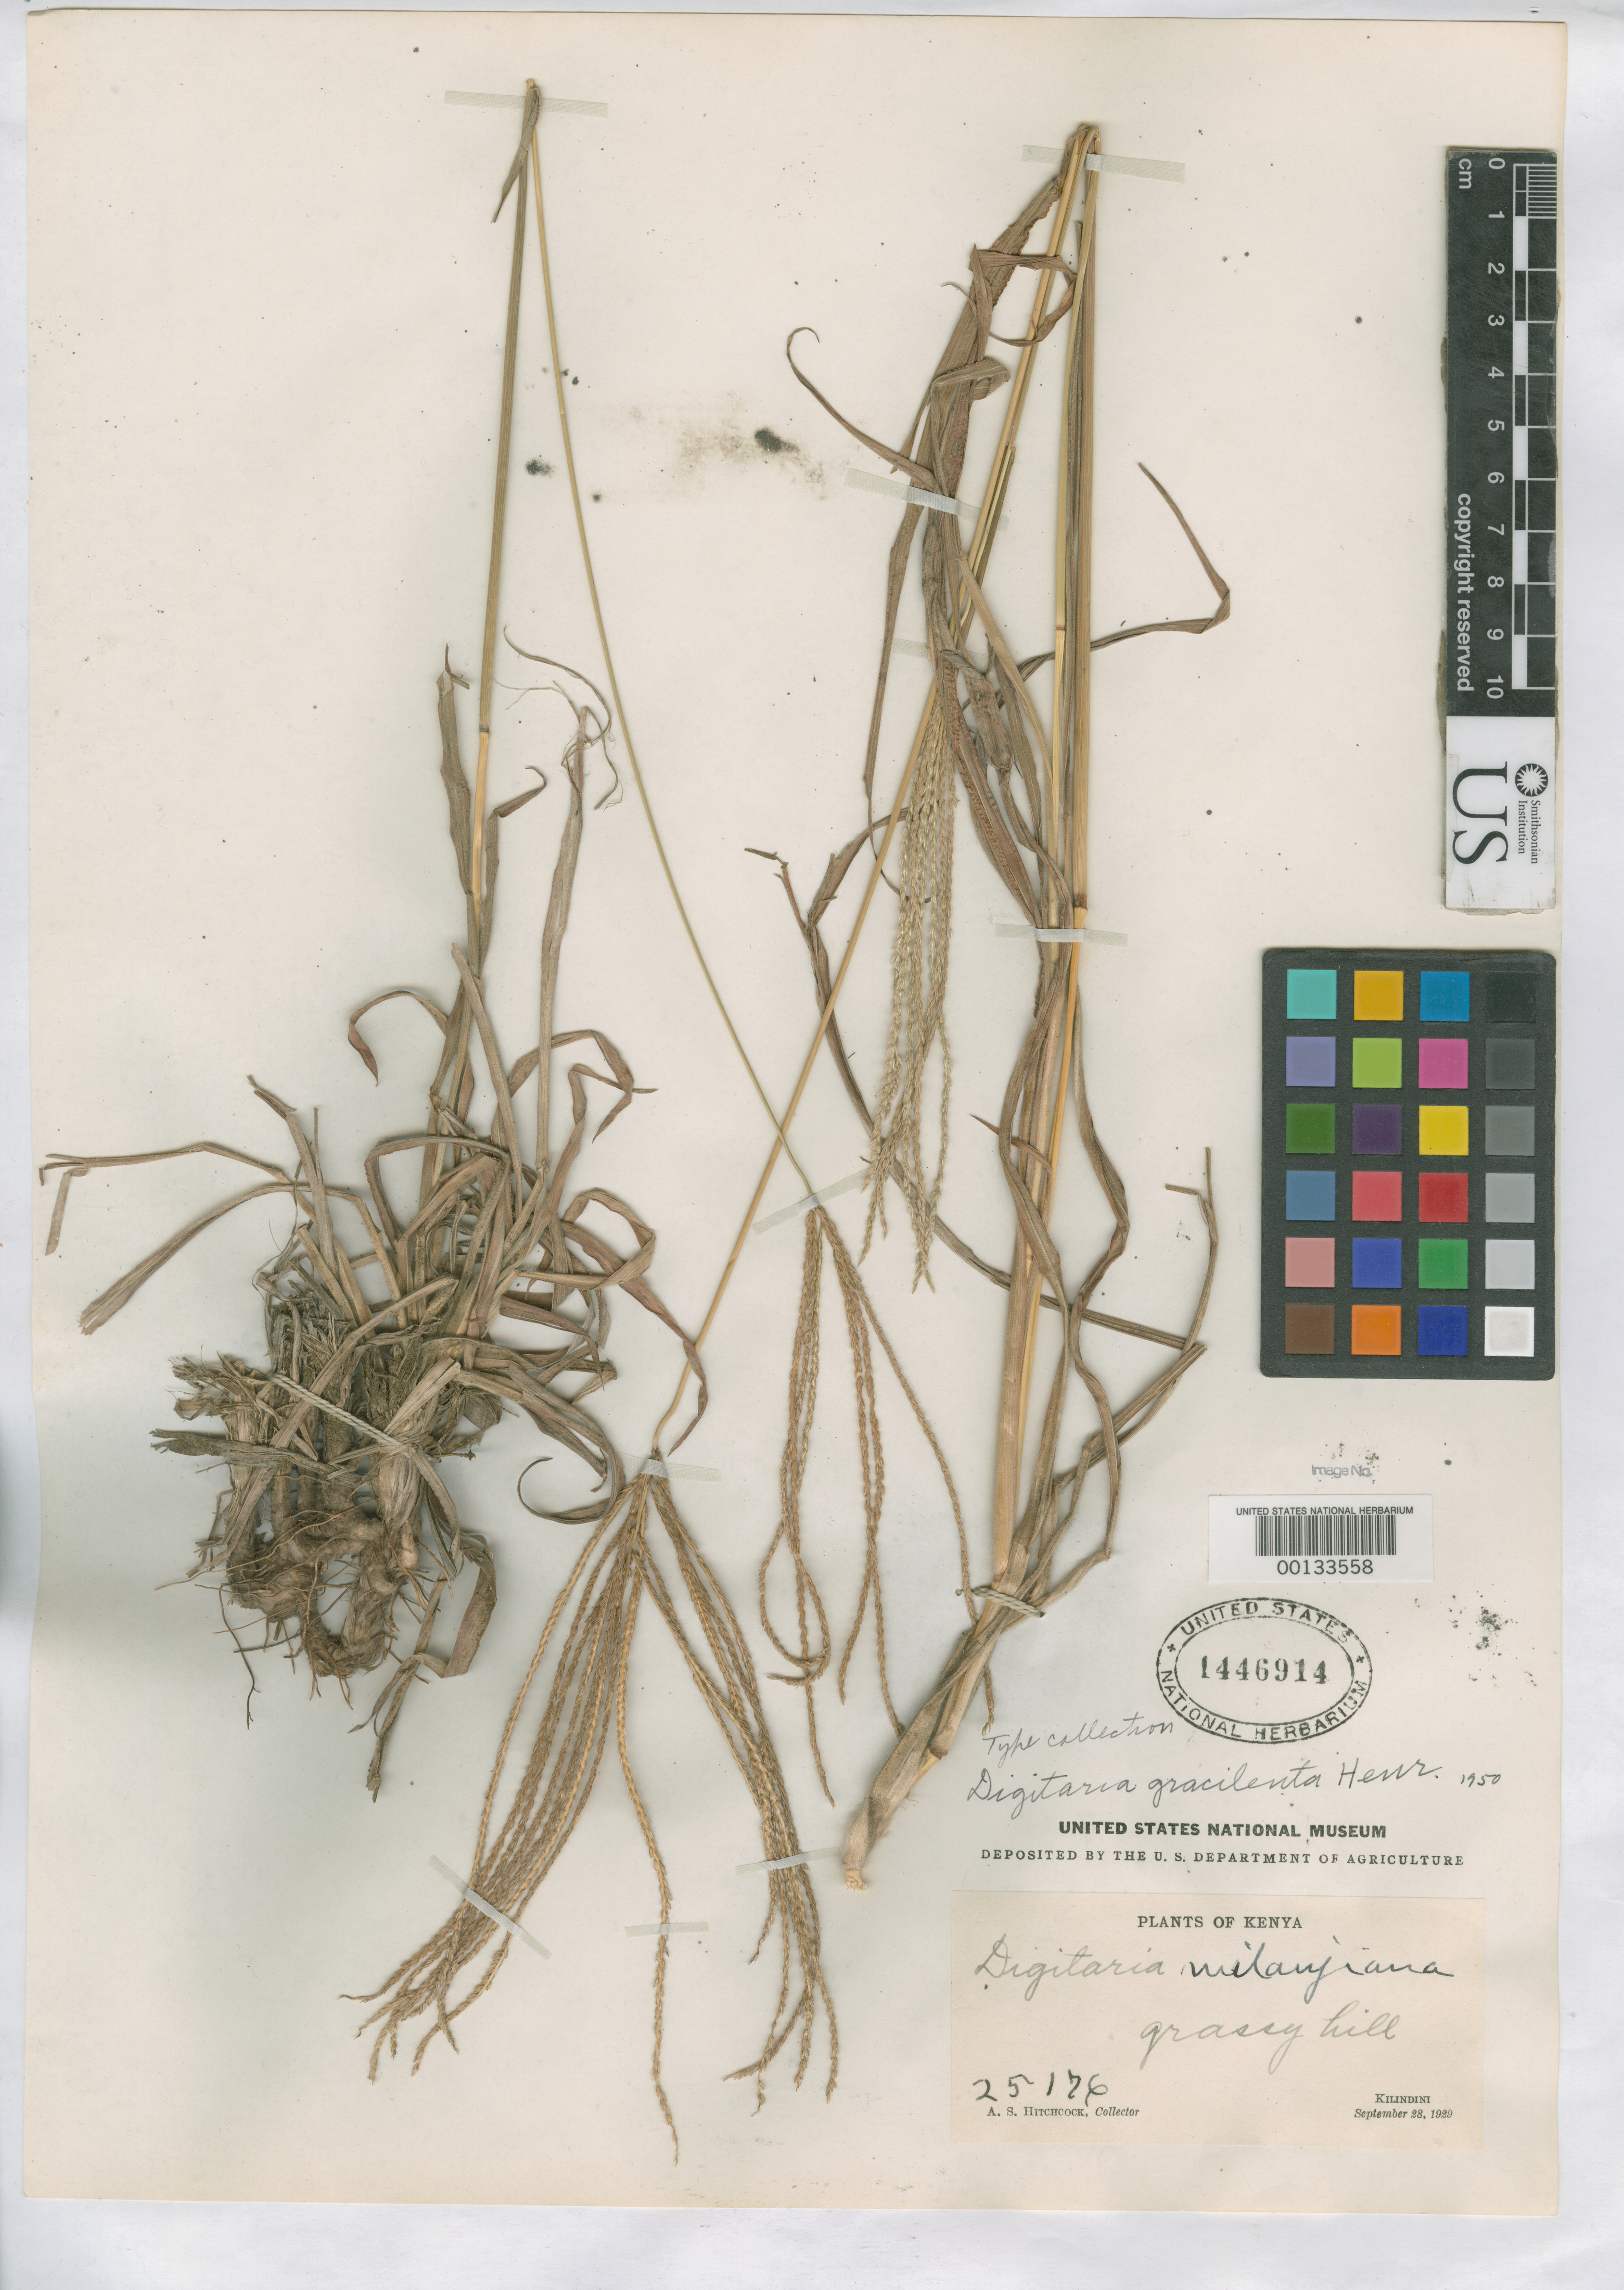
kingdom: Plantae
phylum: Tracheophyta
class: Liliopsida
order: Poales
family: Poaceae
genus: Digitaria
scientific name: Digitaria gracilenta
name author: Henr.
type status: Isotype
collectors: A. S. Hitchcock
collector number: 25176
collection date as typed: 28 Sep 1929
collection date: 1929-09-28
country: Kenya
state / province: Kwale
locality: Kilindini.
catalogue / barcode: US 1446914